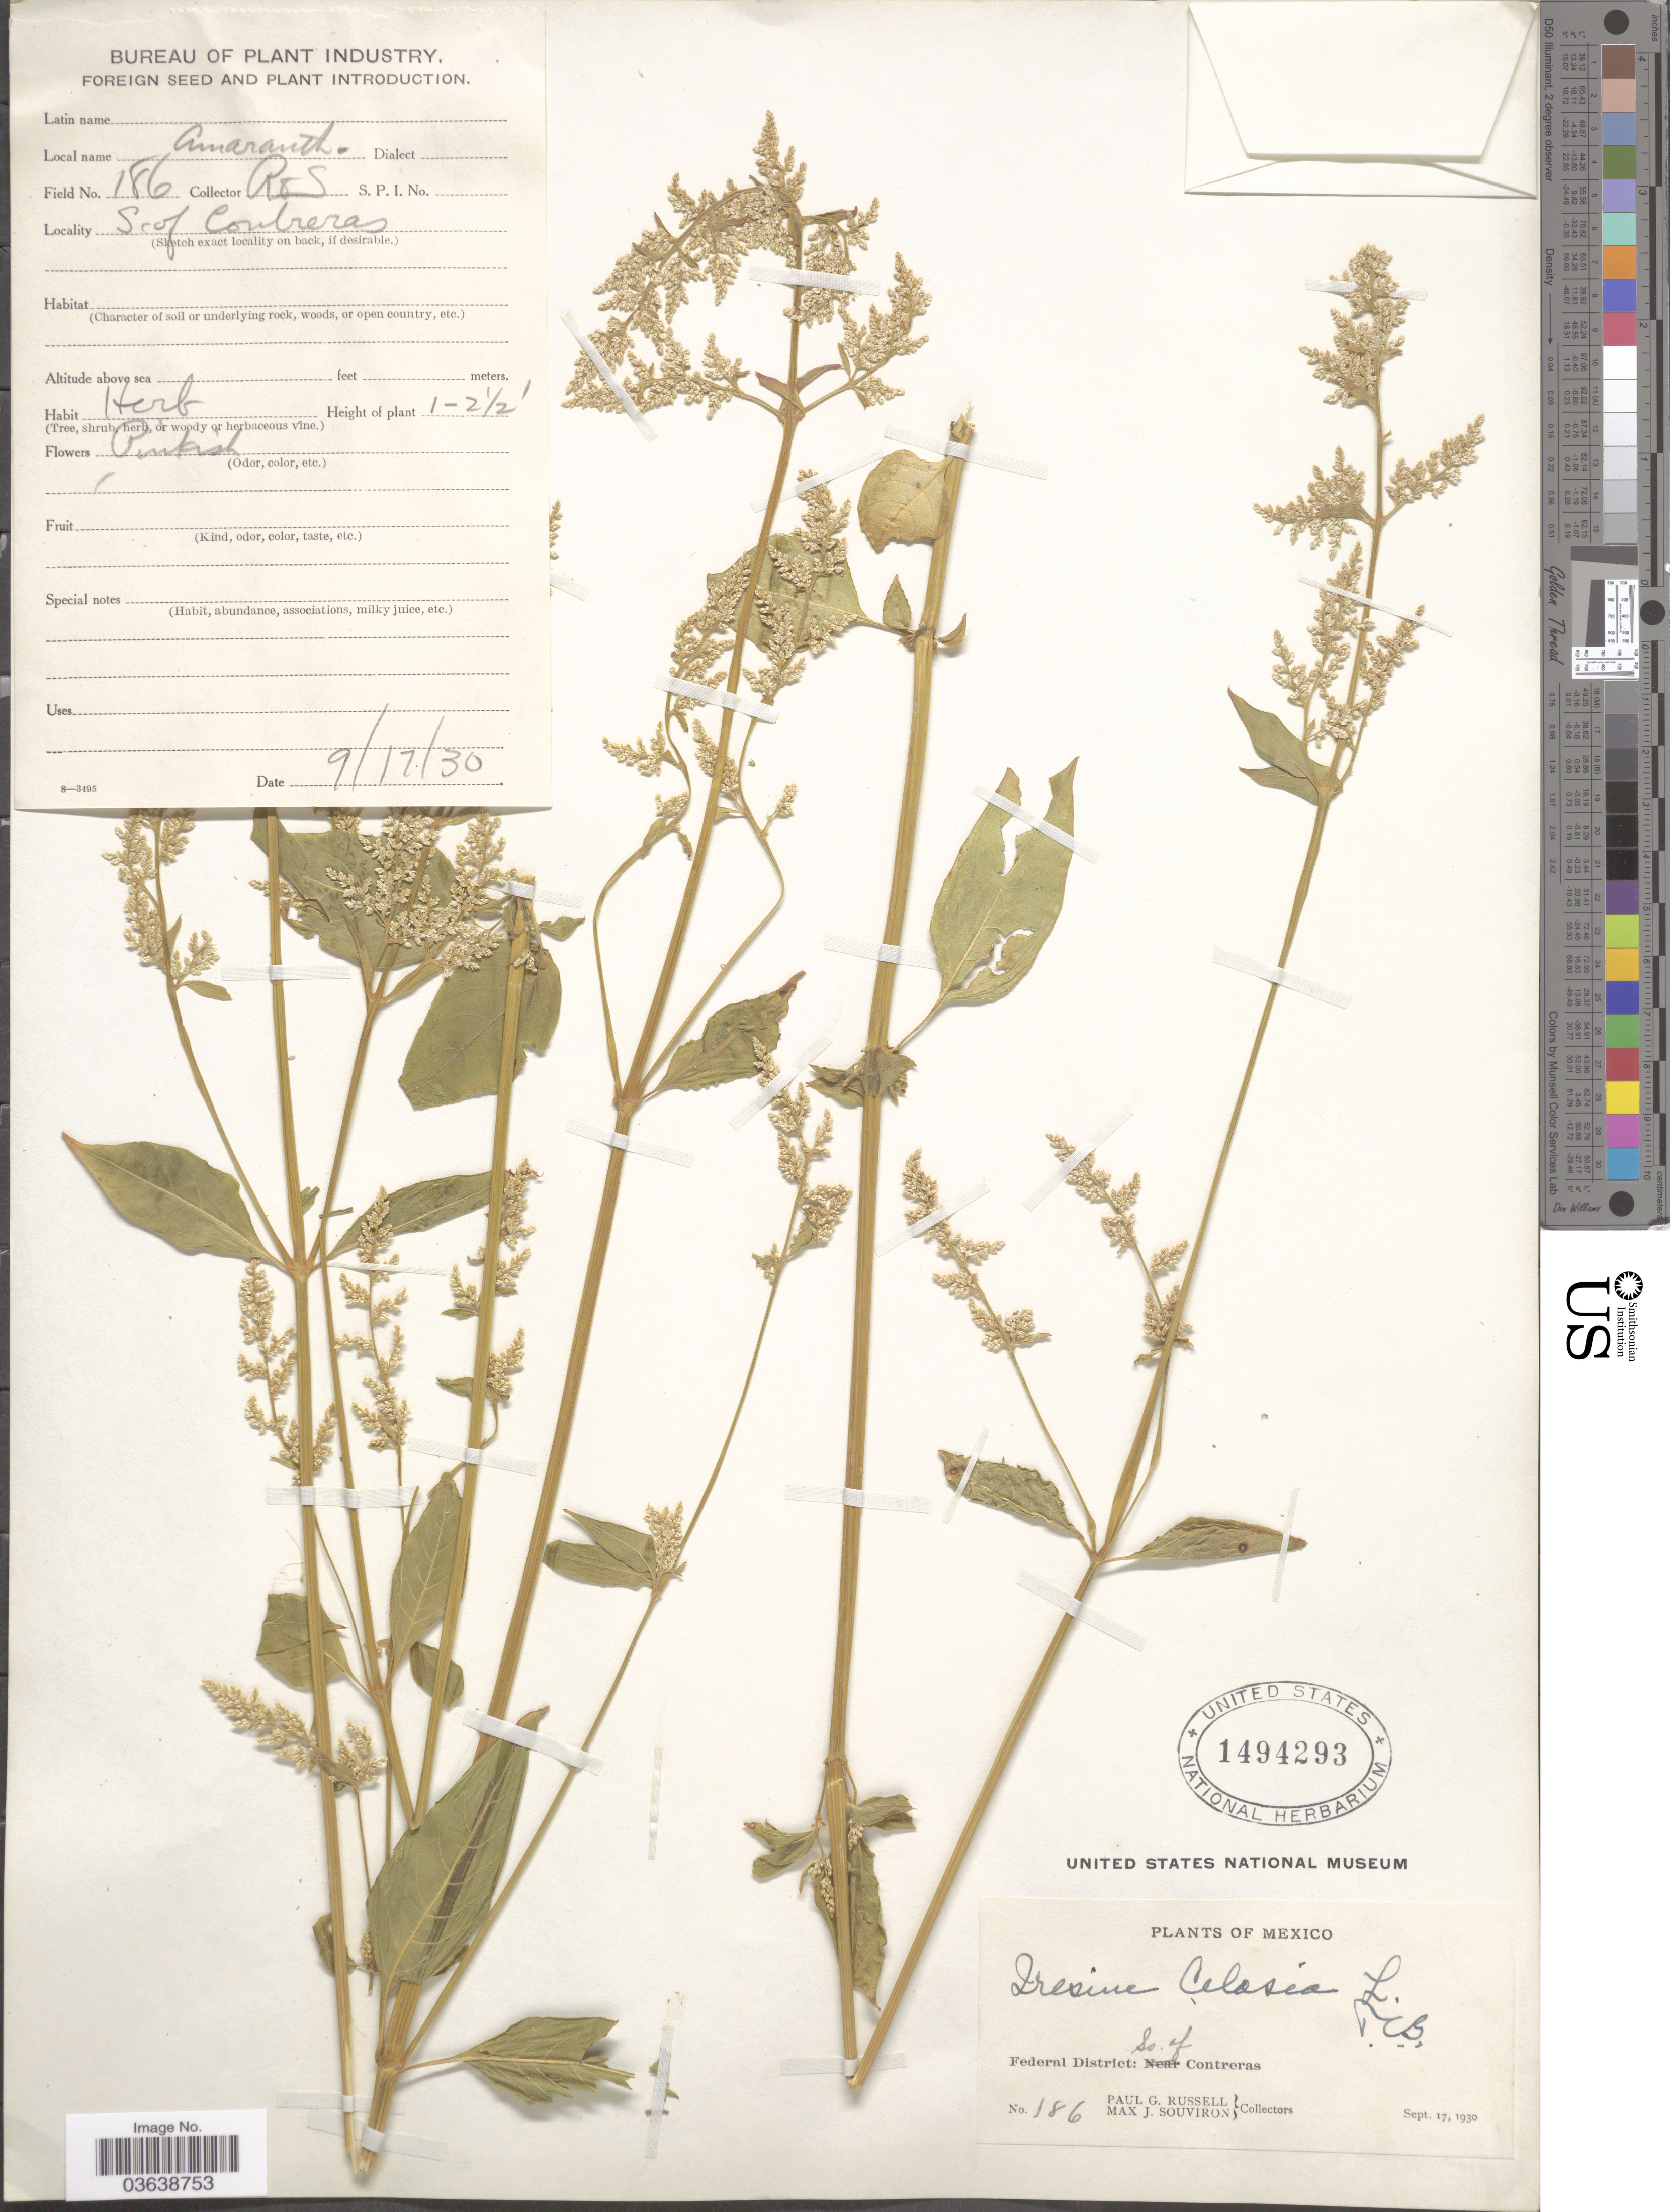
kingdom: Plantae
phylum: Tracheophyta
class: Magnoliopsida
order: Caryophyllales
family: Amaranthaceae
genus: Iresine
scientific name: Iresine celosia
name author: L.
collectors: P. G. Russell & M. J. Souviron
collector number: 186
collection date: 1930-09-17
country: Mexico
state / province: Distrito Federal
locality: Federal District: So. of Contreras.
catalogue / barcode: US 1494293